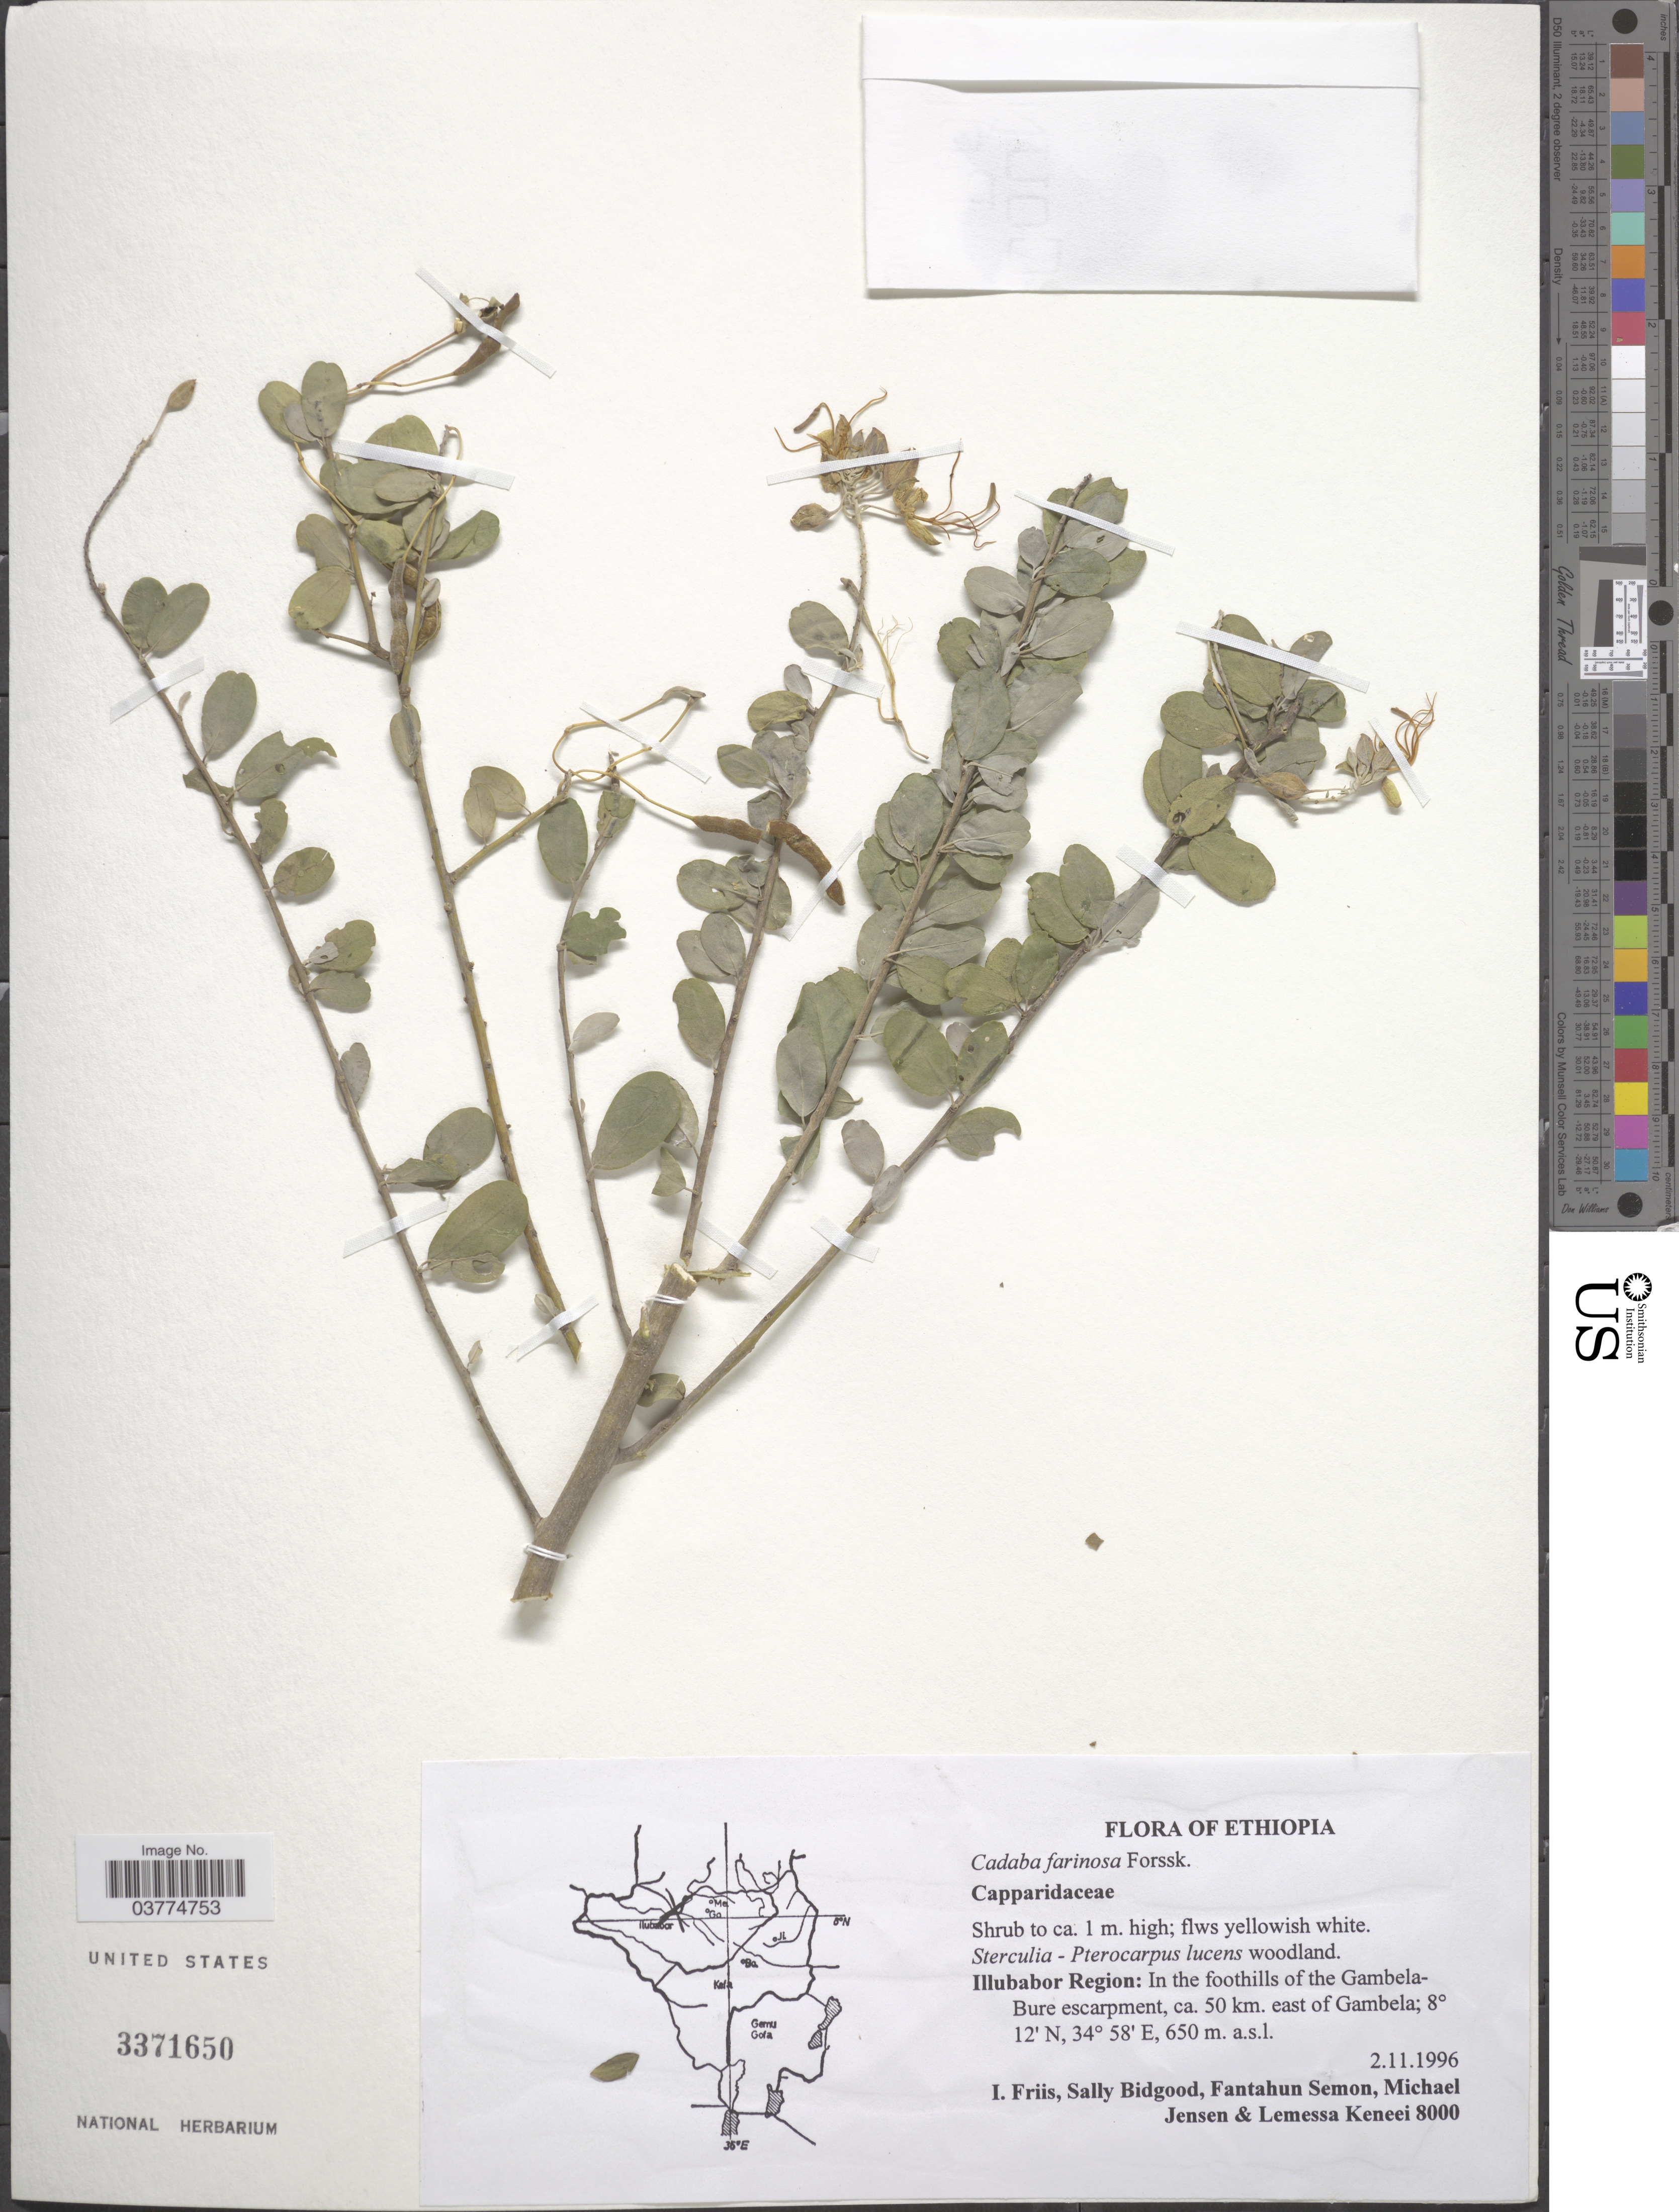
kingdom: Plantae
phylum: Tracheophyta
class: Magnoliopsida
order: Brassicales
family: Capparaceae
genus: Cadaba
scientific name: Cadaba farinosa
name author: Forssk.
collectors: I. Friis, S. Bidgood, F. Semon, M. Jensen & L. Keneei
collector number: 8000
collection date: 1996-11-02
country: Ethiopia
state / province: Gambela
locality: Illubabor Region: In the foothills of the Gambela-Bure escarpment, ca. 50 km. east of Gambela.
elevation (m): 650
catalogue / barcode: US 3371650